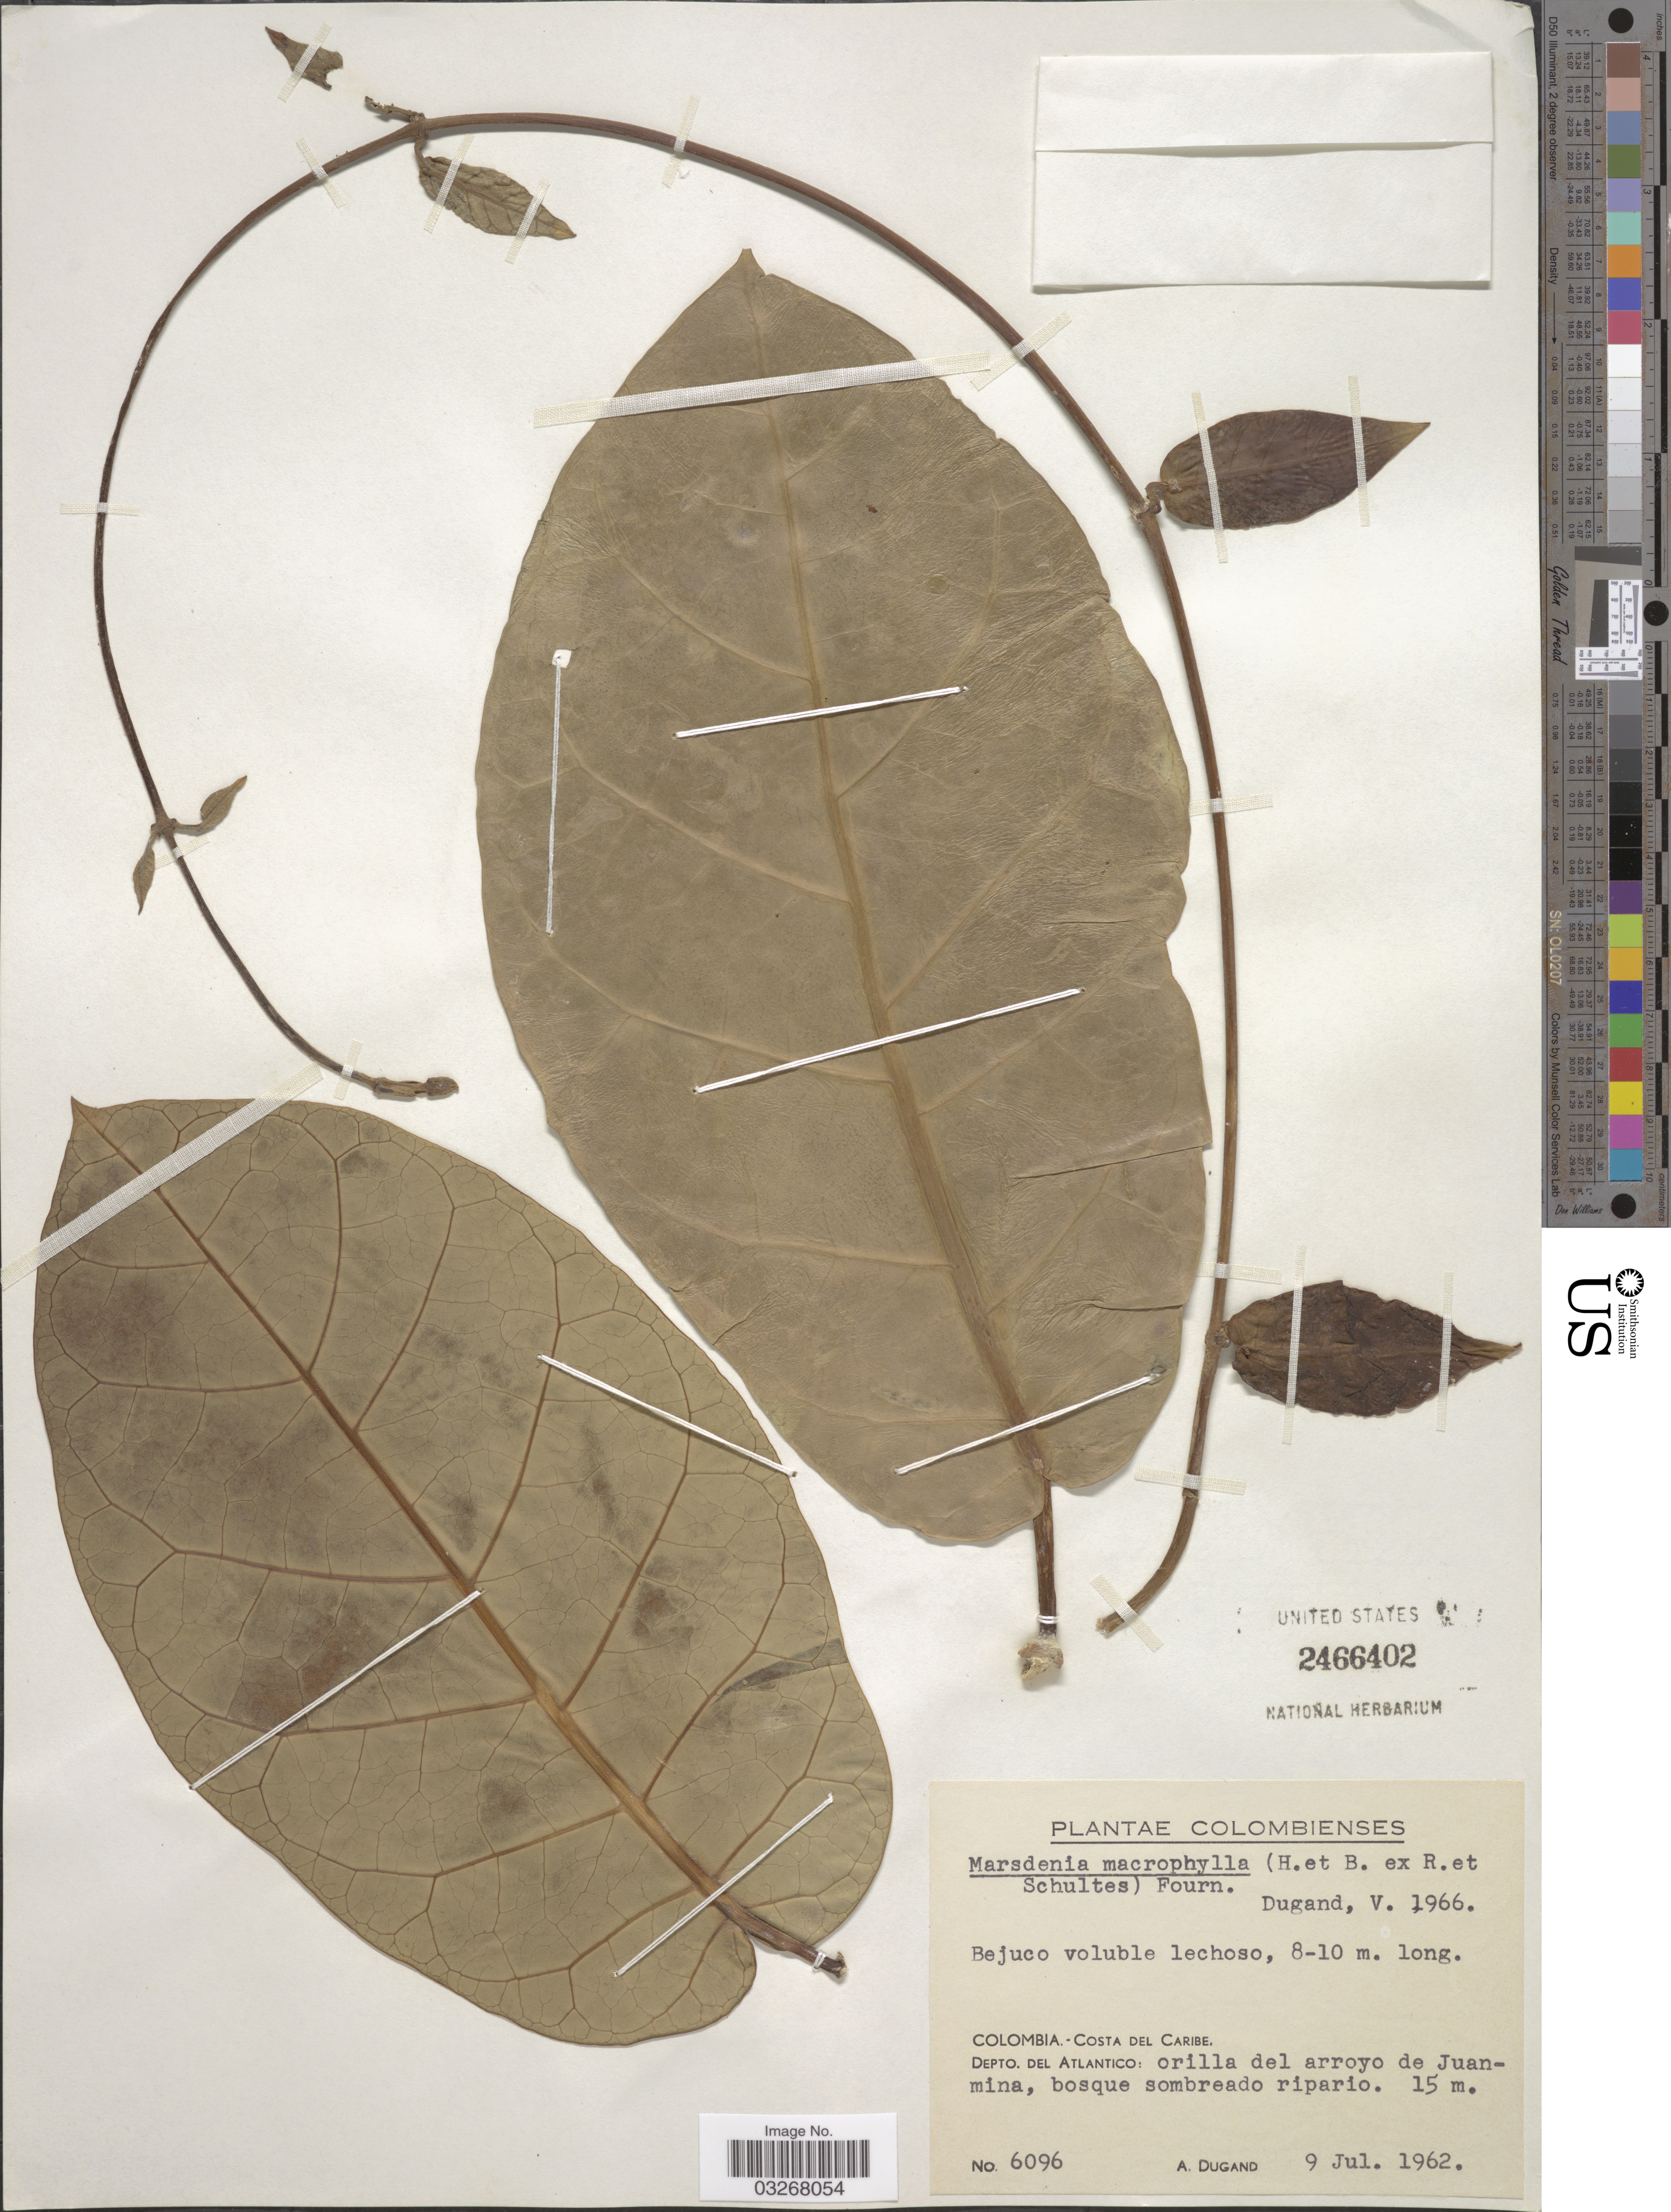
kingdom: Plantae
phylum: Tracheophyta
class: Magnoliopsida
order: Gentianales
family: Apocynaceae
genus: Marsdenia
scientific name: Marsdenia macrophylla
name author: (Humb. & Bonpl. ex Schult.) E. Fourn.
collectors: A. Dugand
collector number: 6096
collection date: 1962-07-09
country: Colombia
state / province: Atlántico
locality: Costa Del Caribe, Depto. Del Atlantico: orilla del arroyo de Juanmina, bosque sobreado ripario.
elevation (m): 15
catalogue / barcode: US 2466402